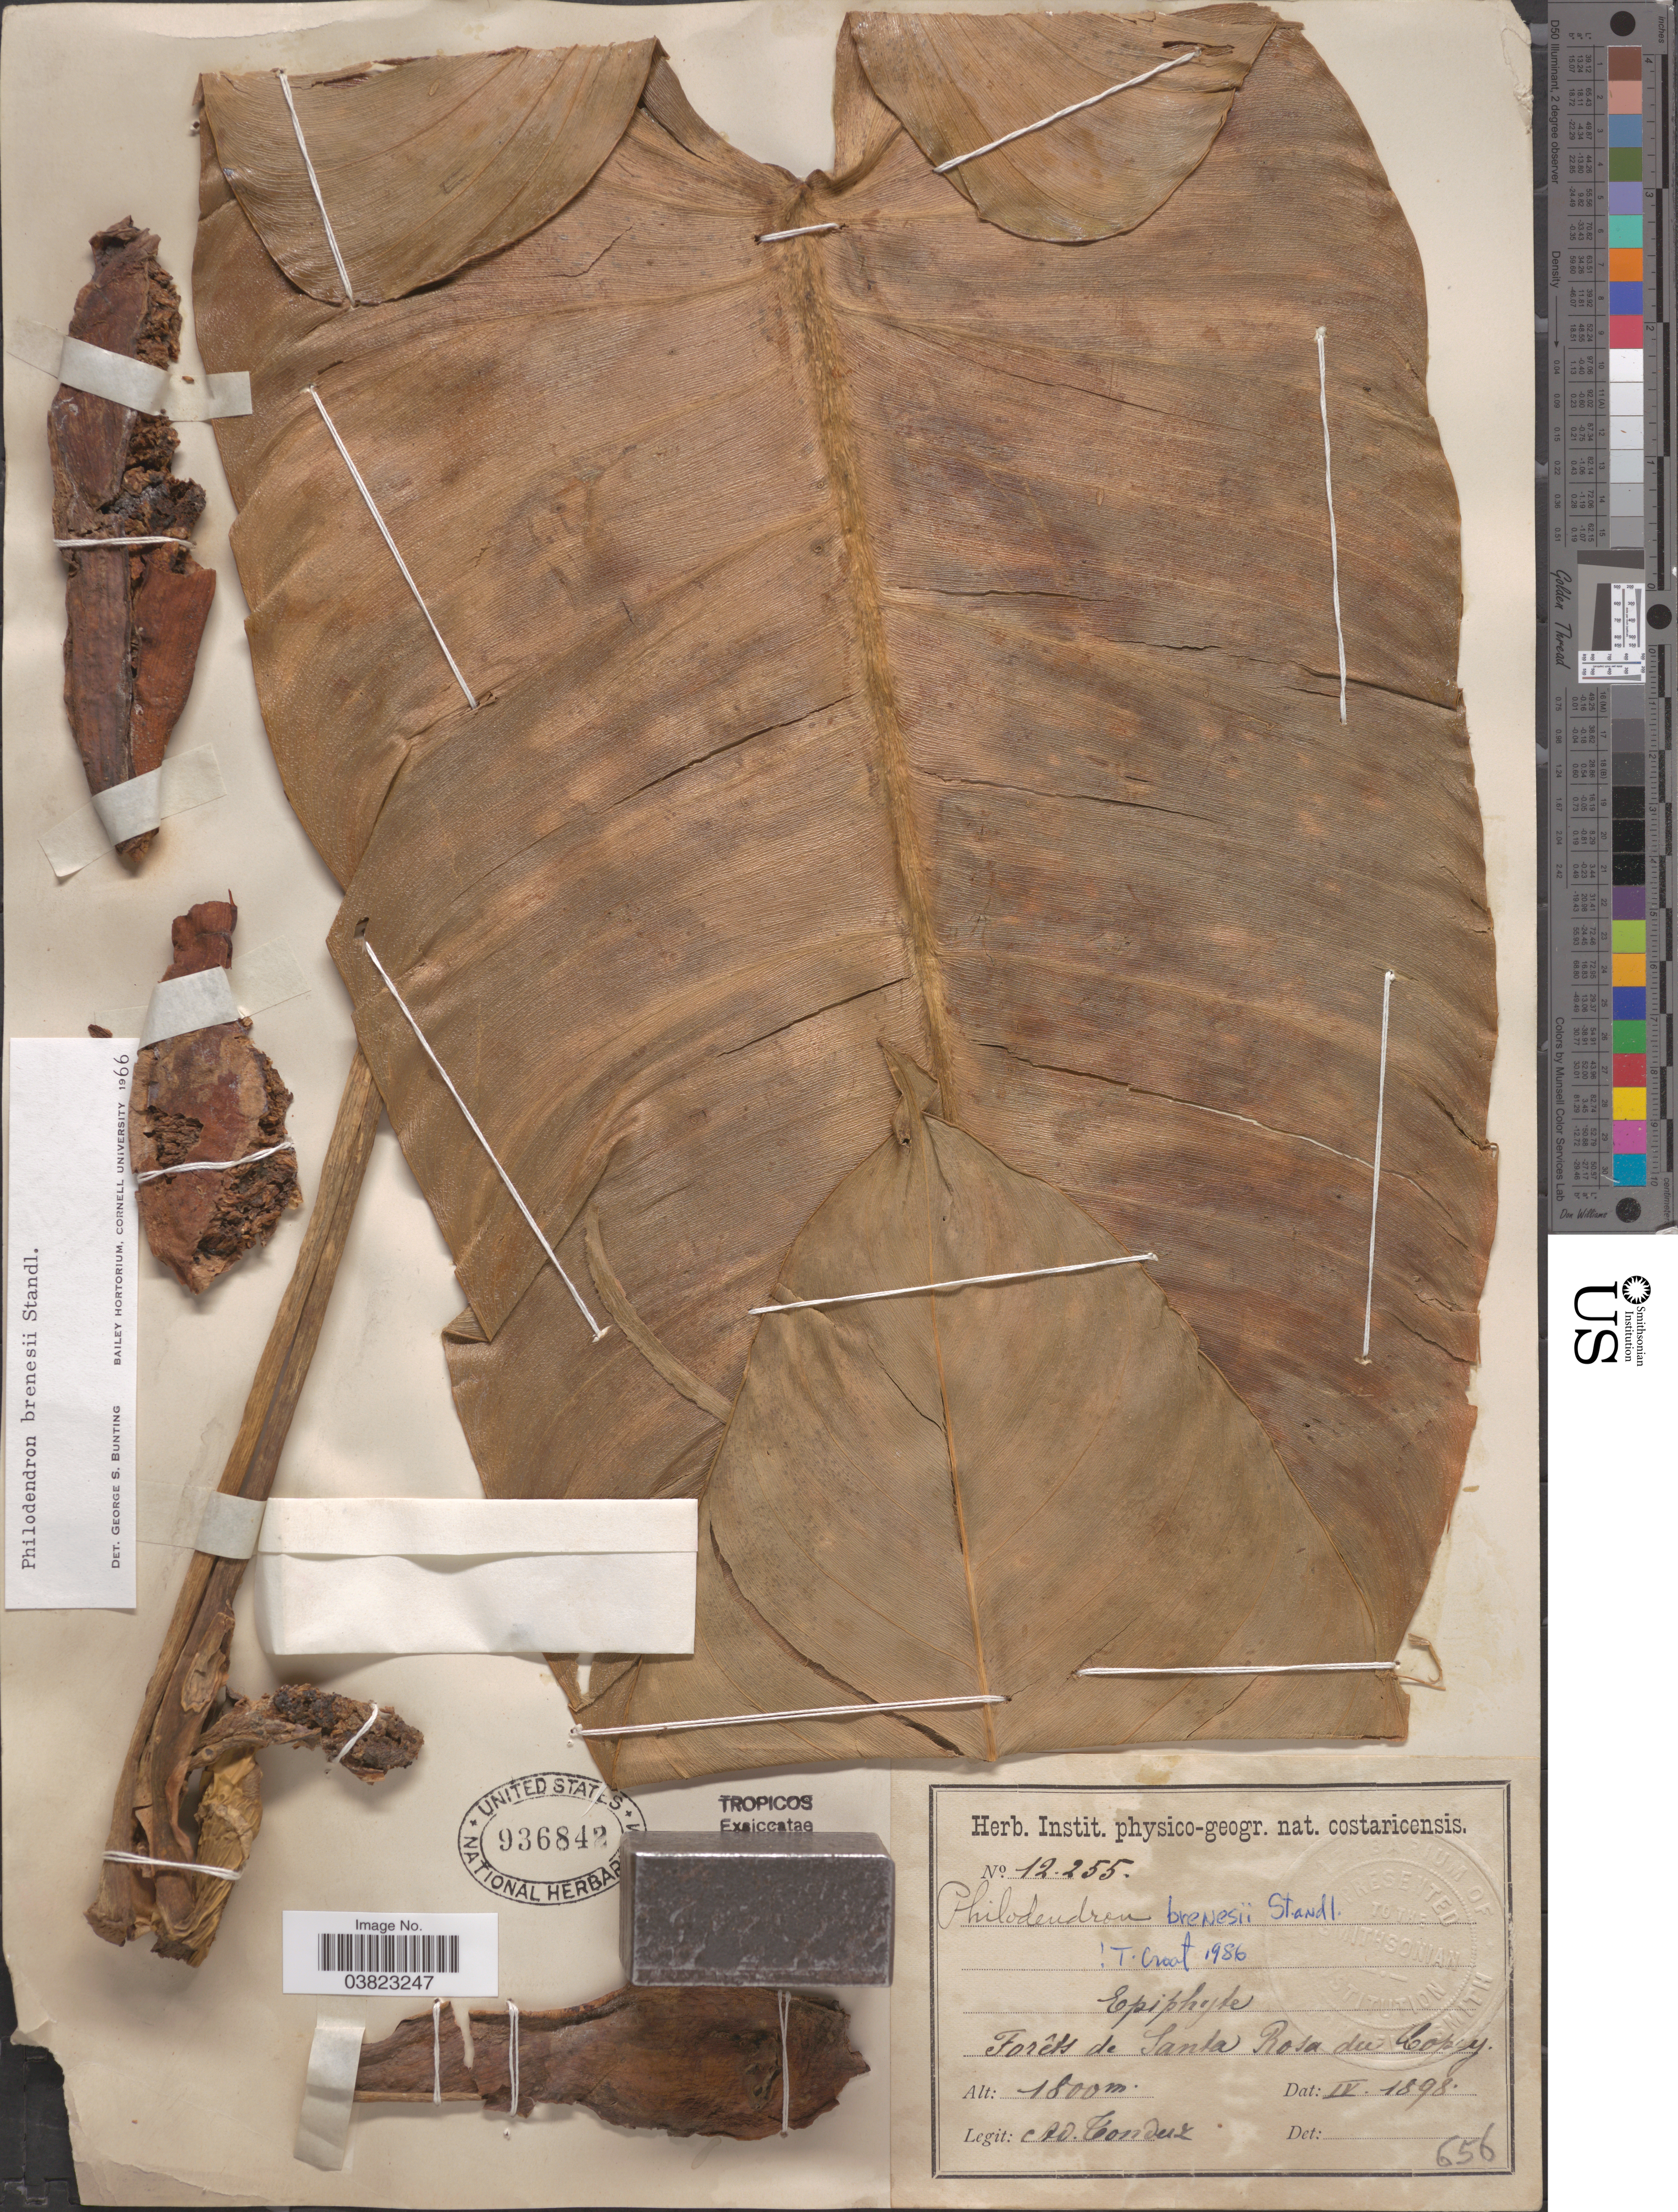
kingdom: Plantae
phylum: Tracheophyta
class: Liliopsida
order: Alismatales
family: Araceae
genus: Philodendron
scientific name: Philodendron brenesii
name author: Standl.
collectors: A. Tonduz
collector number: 12255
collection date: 1898-04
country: Costa Rica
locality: Forêts de Santa Rosa du Copey.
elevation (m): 1800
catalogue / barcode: US 936842